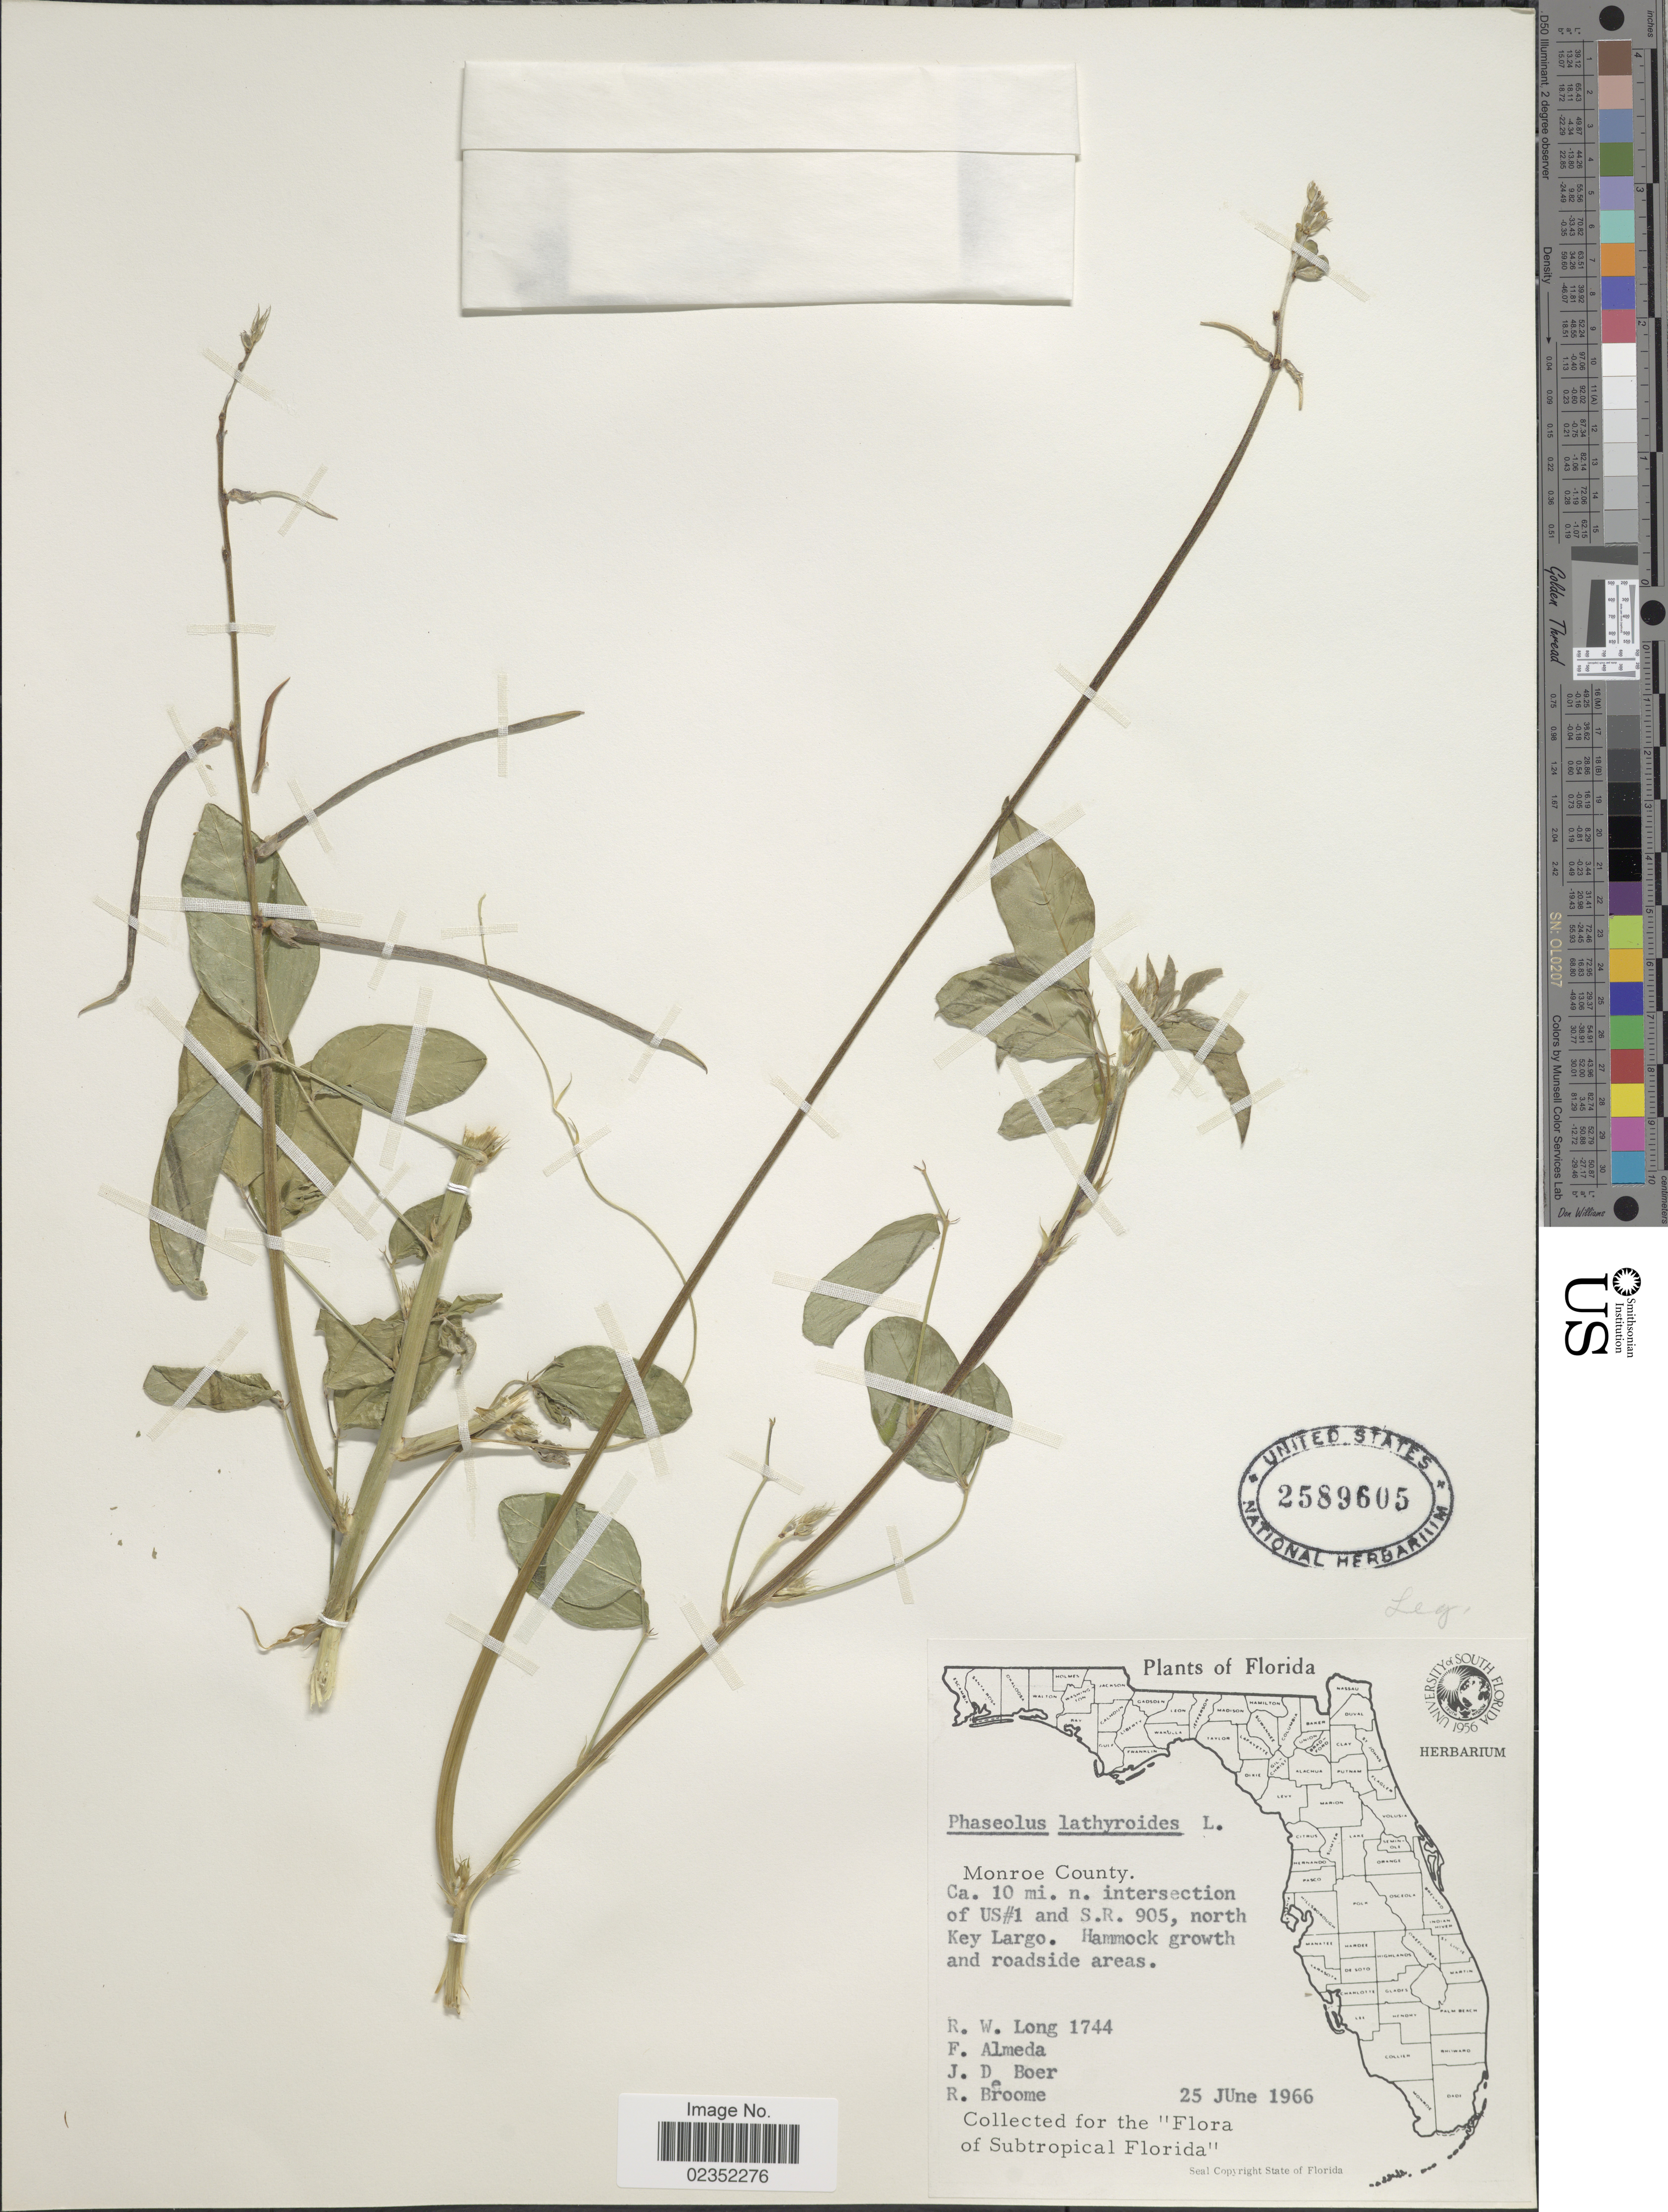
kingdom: Plantae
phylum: Tracheophyta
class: Magnoliopsida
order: Fabales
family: Fabaceae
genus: Macroptilium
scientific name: Macroptilium lathyroides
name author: (L.) Urb.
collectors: R. W. Long, F. Almeda, J. DeBoer & R. Broome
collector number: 1744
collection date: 1966-06-25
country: United States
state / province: Florida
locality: Monroe County. Ca. 10 mi. n. intersection of US#1 and S.R. 905, north Key Largo. Hammock growth and roadside areas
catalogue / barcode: US 2589605